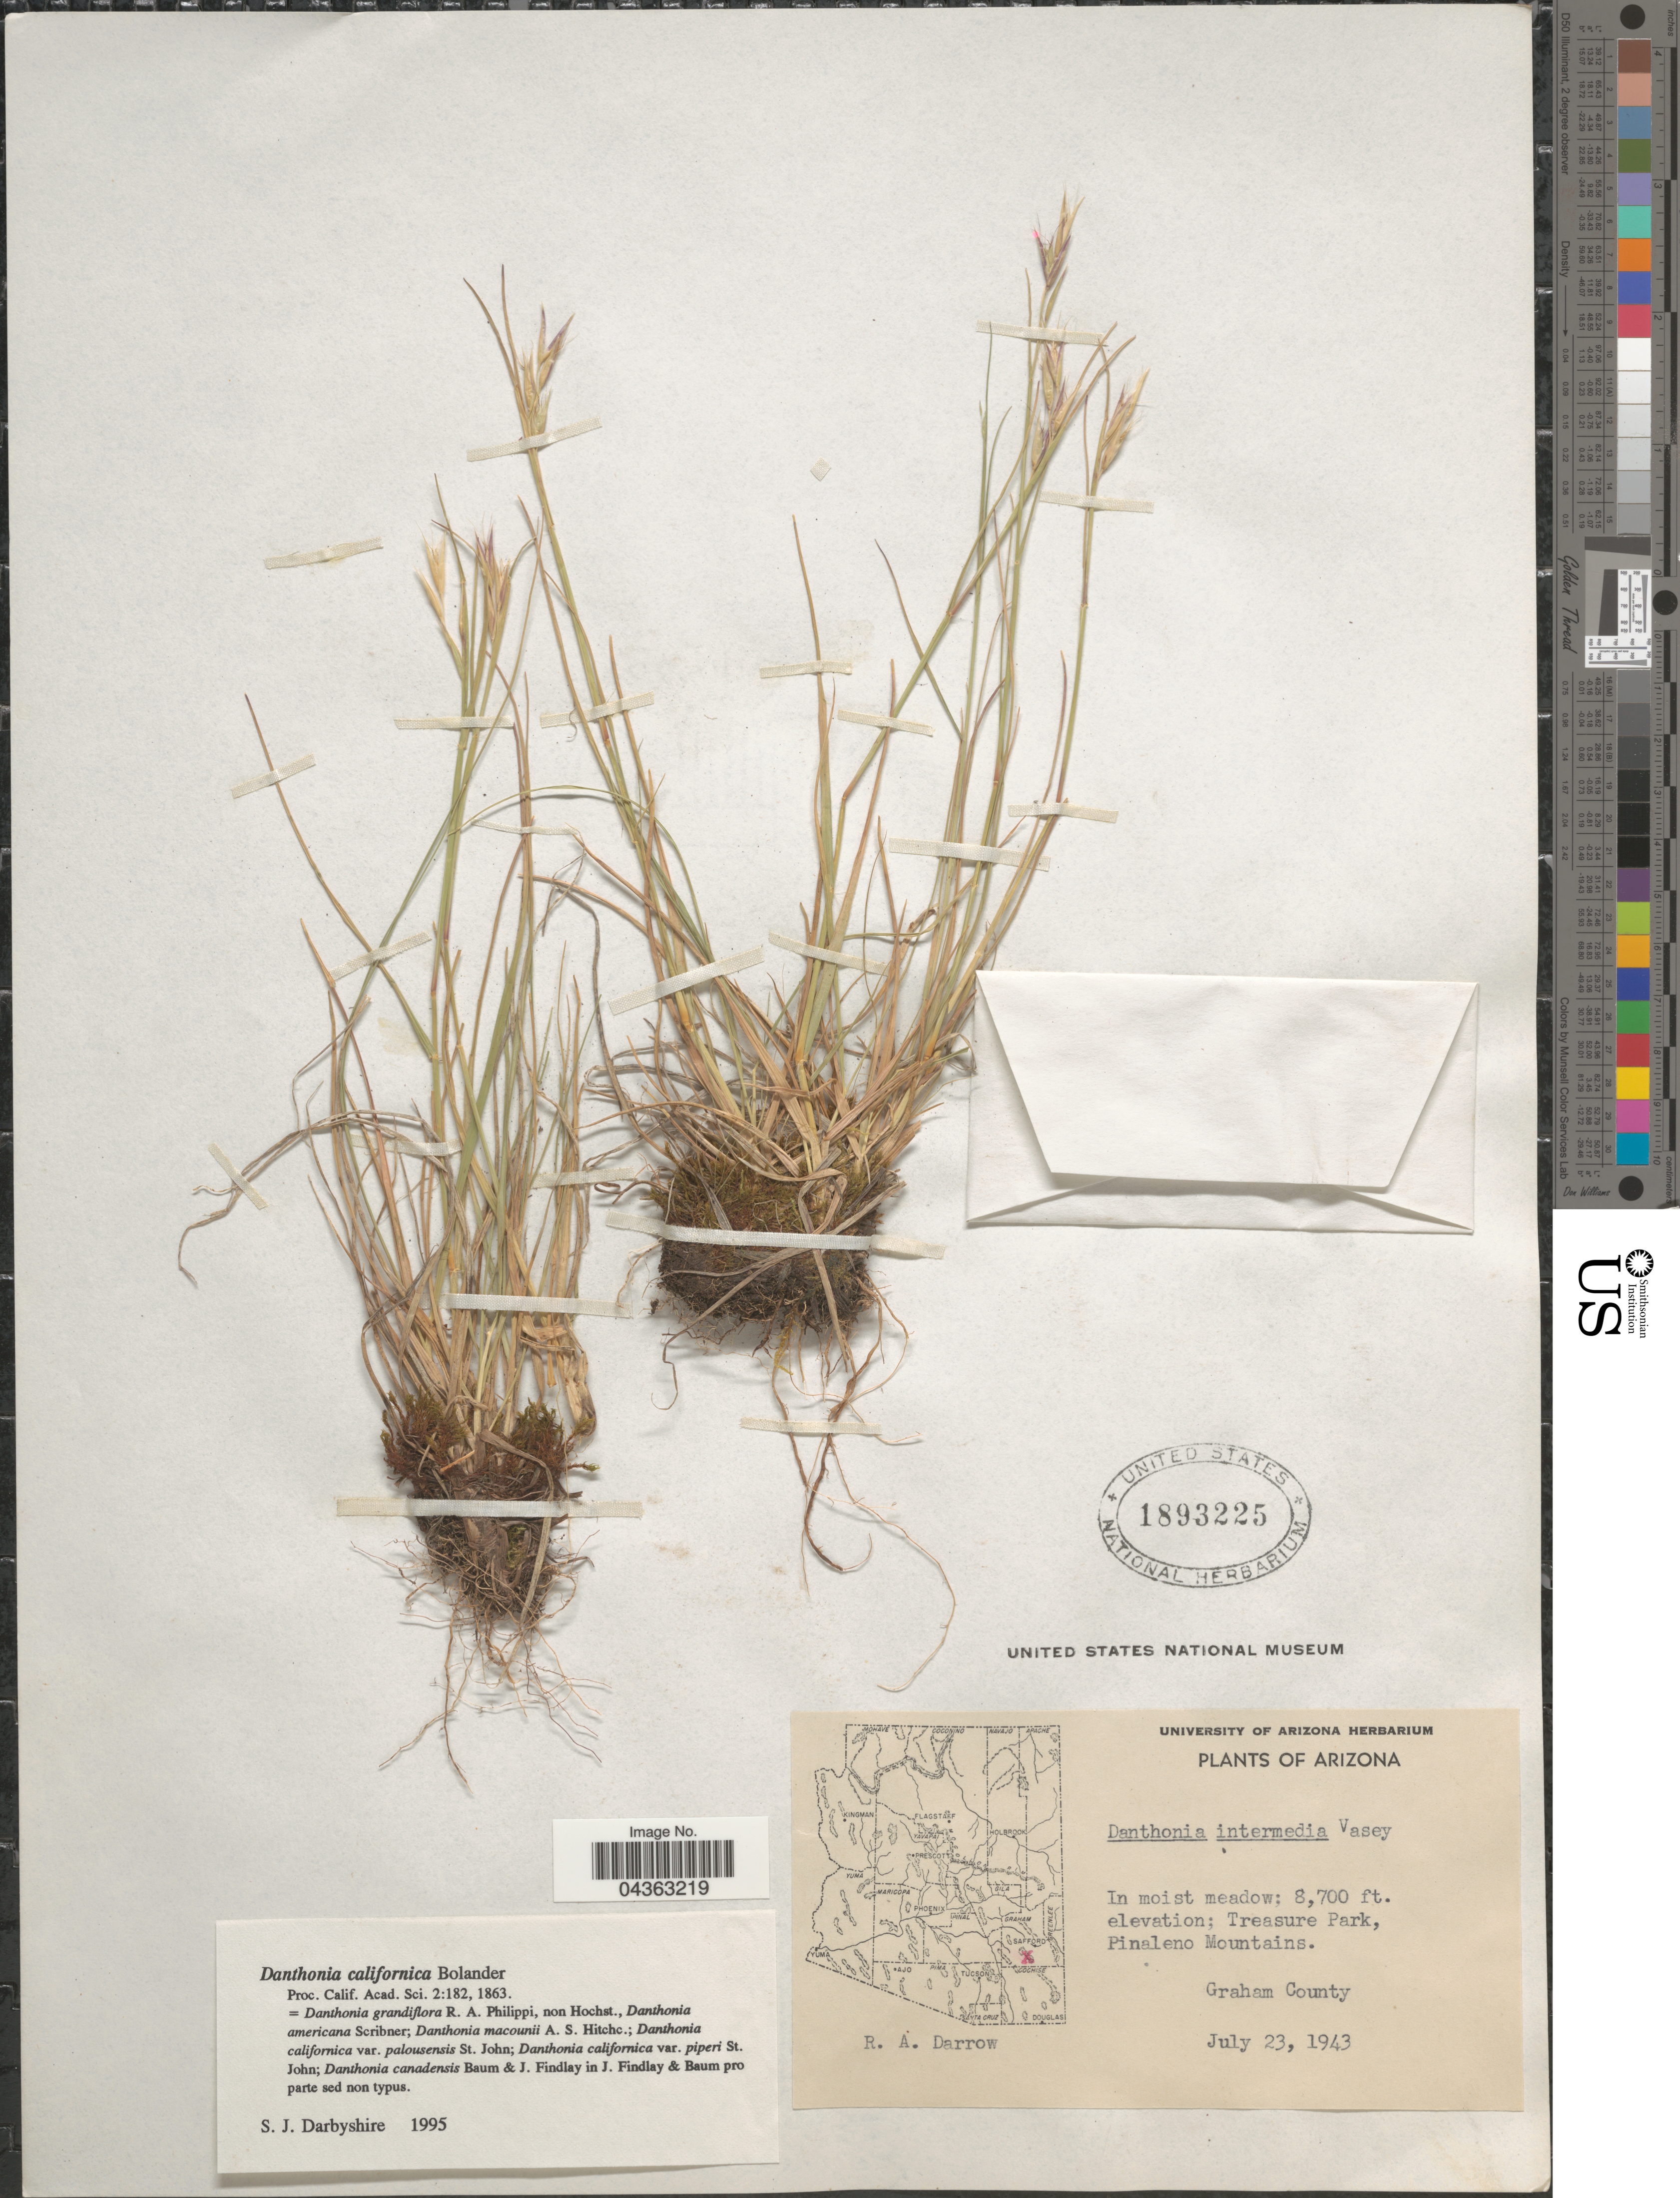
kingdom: Plantae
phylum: Tracheophyta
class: Liliopsida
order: Poales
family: Poaceae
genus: Danthonia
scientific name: Danthonia californica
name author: Bol.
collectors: R. A. Darrow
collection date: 1943-07-23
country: United States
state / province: Arizona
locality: Treasure Park, Pinaleno Mountains. Graham County.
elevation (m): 2652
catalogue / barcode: US 1893225